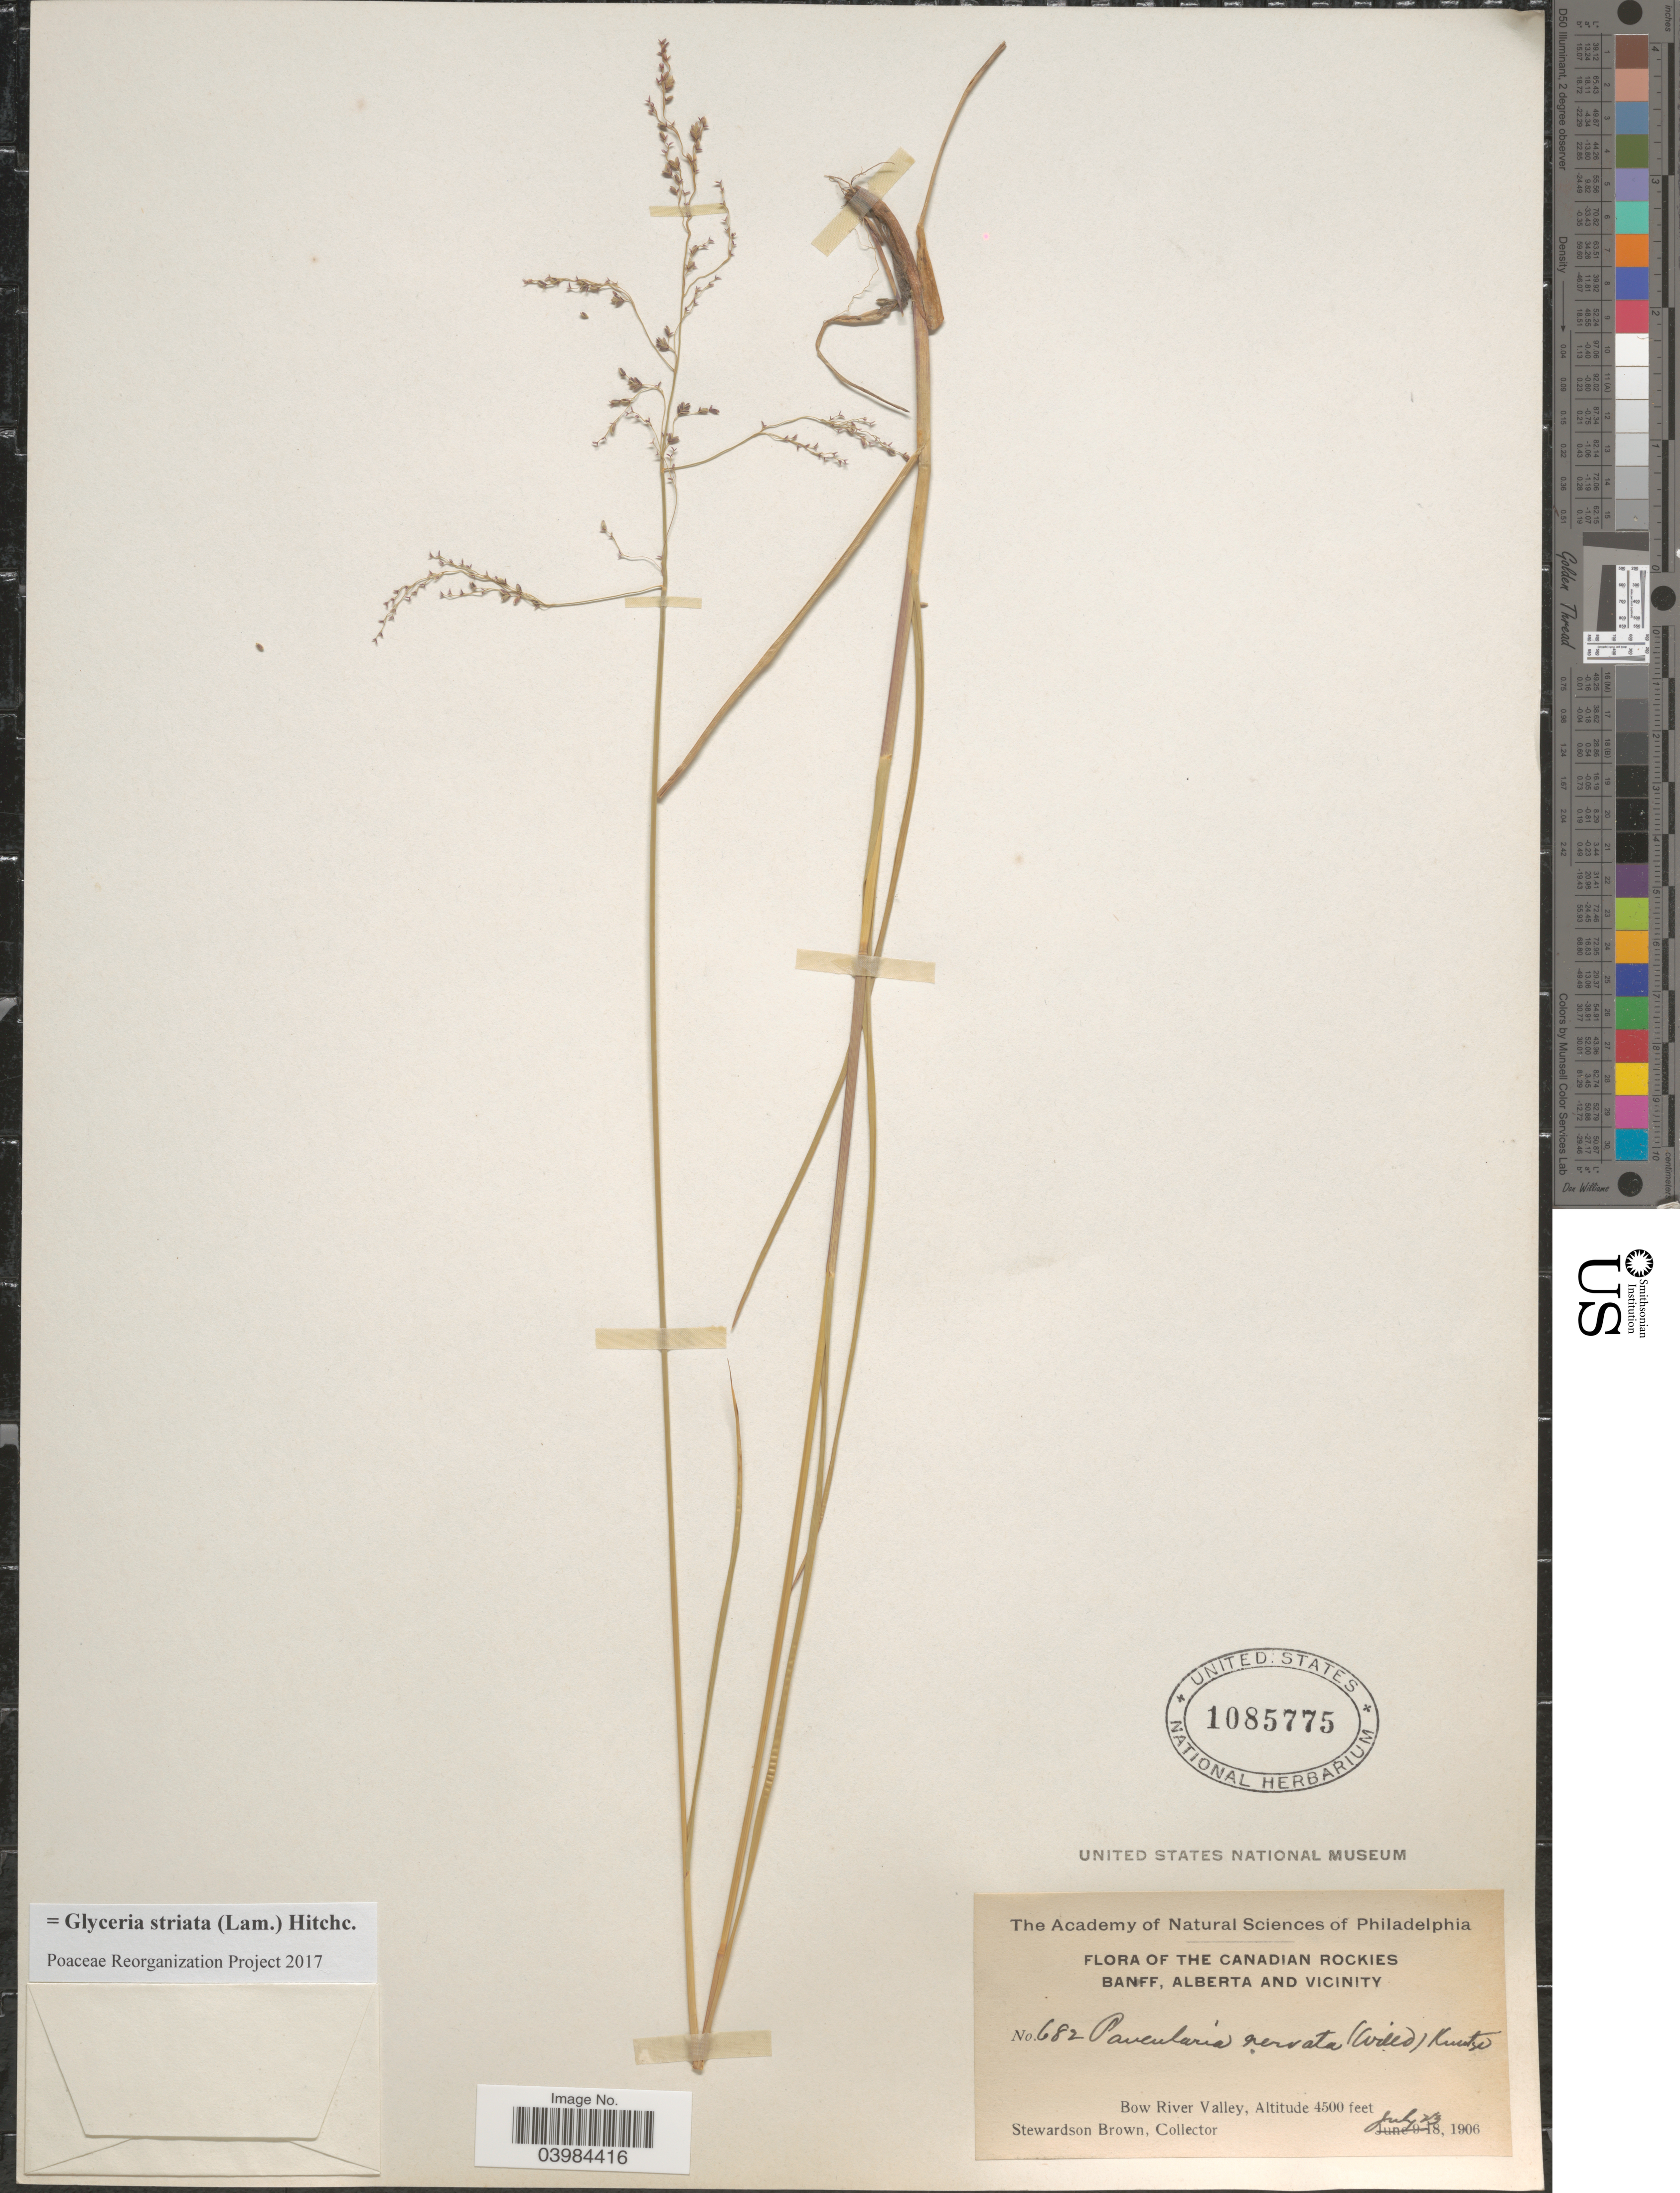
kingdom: Plantae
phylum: Tracheophyta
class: Liliopsida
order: Poales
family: Poaceae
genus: Glyceria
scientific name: Glyceria striata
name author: (Lam.) Hitchc.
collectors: S. Brown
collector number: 682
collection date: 1906-07-23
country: Canada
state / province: Alberta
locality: The Canadian Rockies Banff, Alberta and vicinity. Bow River Valley.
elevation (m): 1372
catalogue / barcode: US 1085775